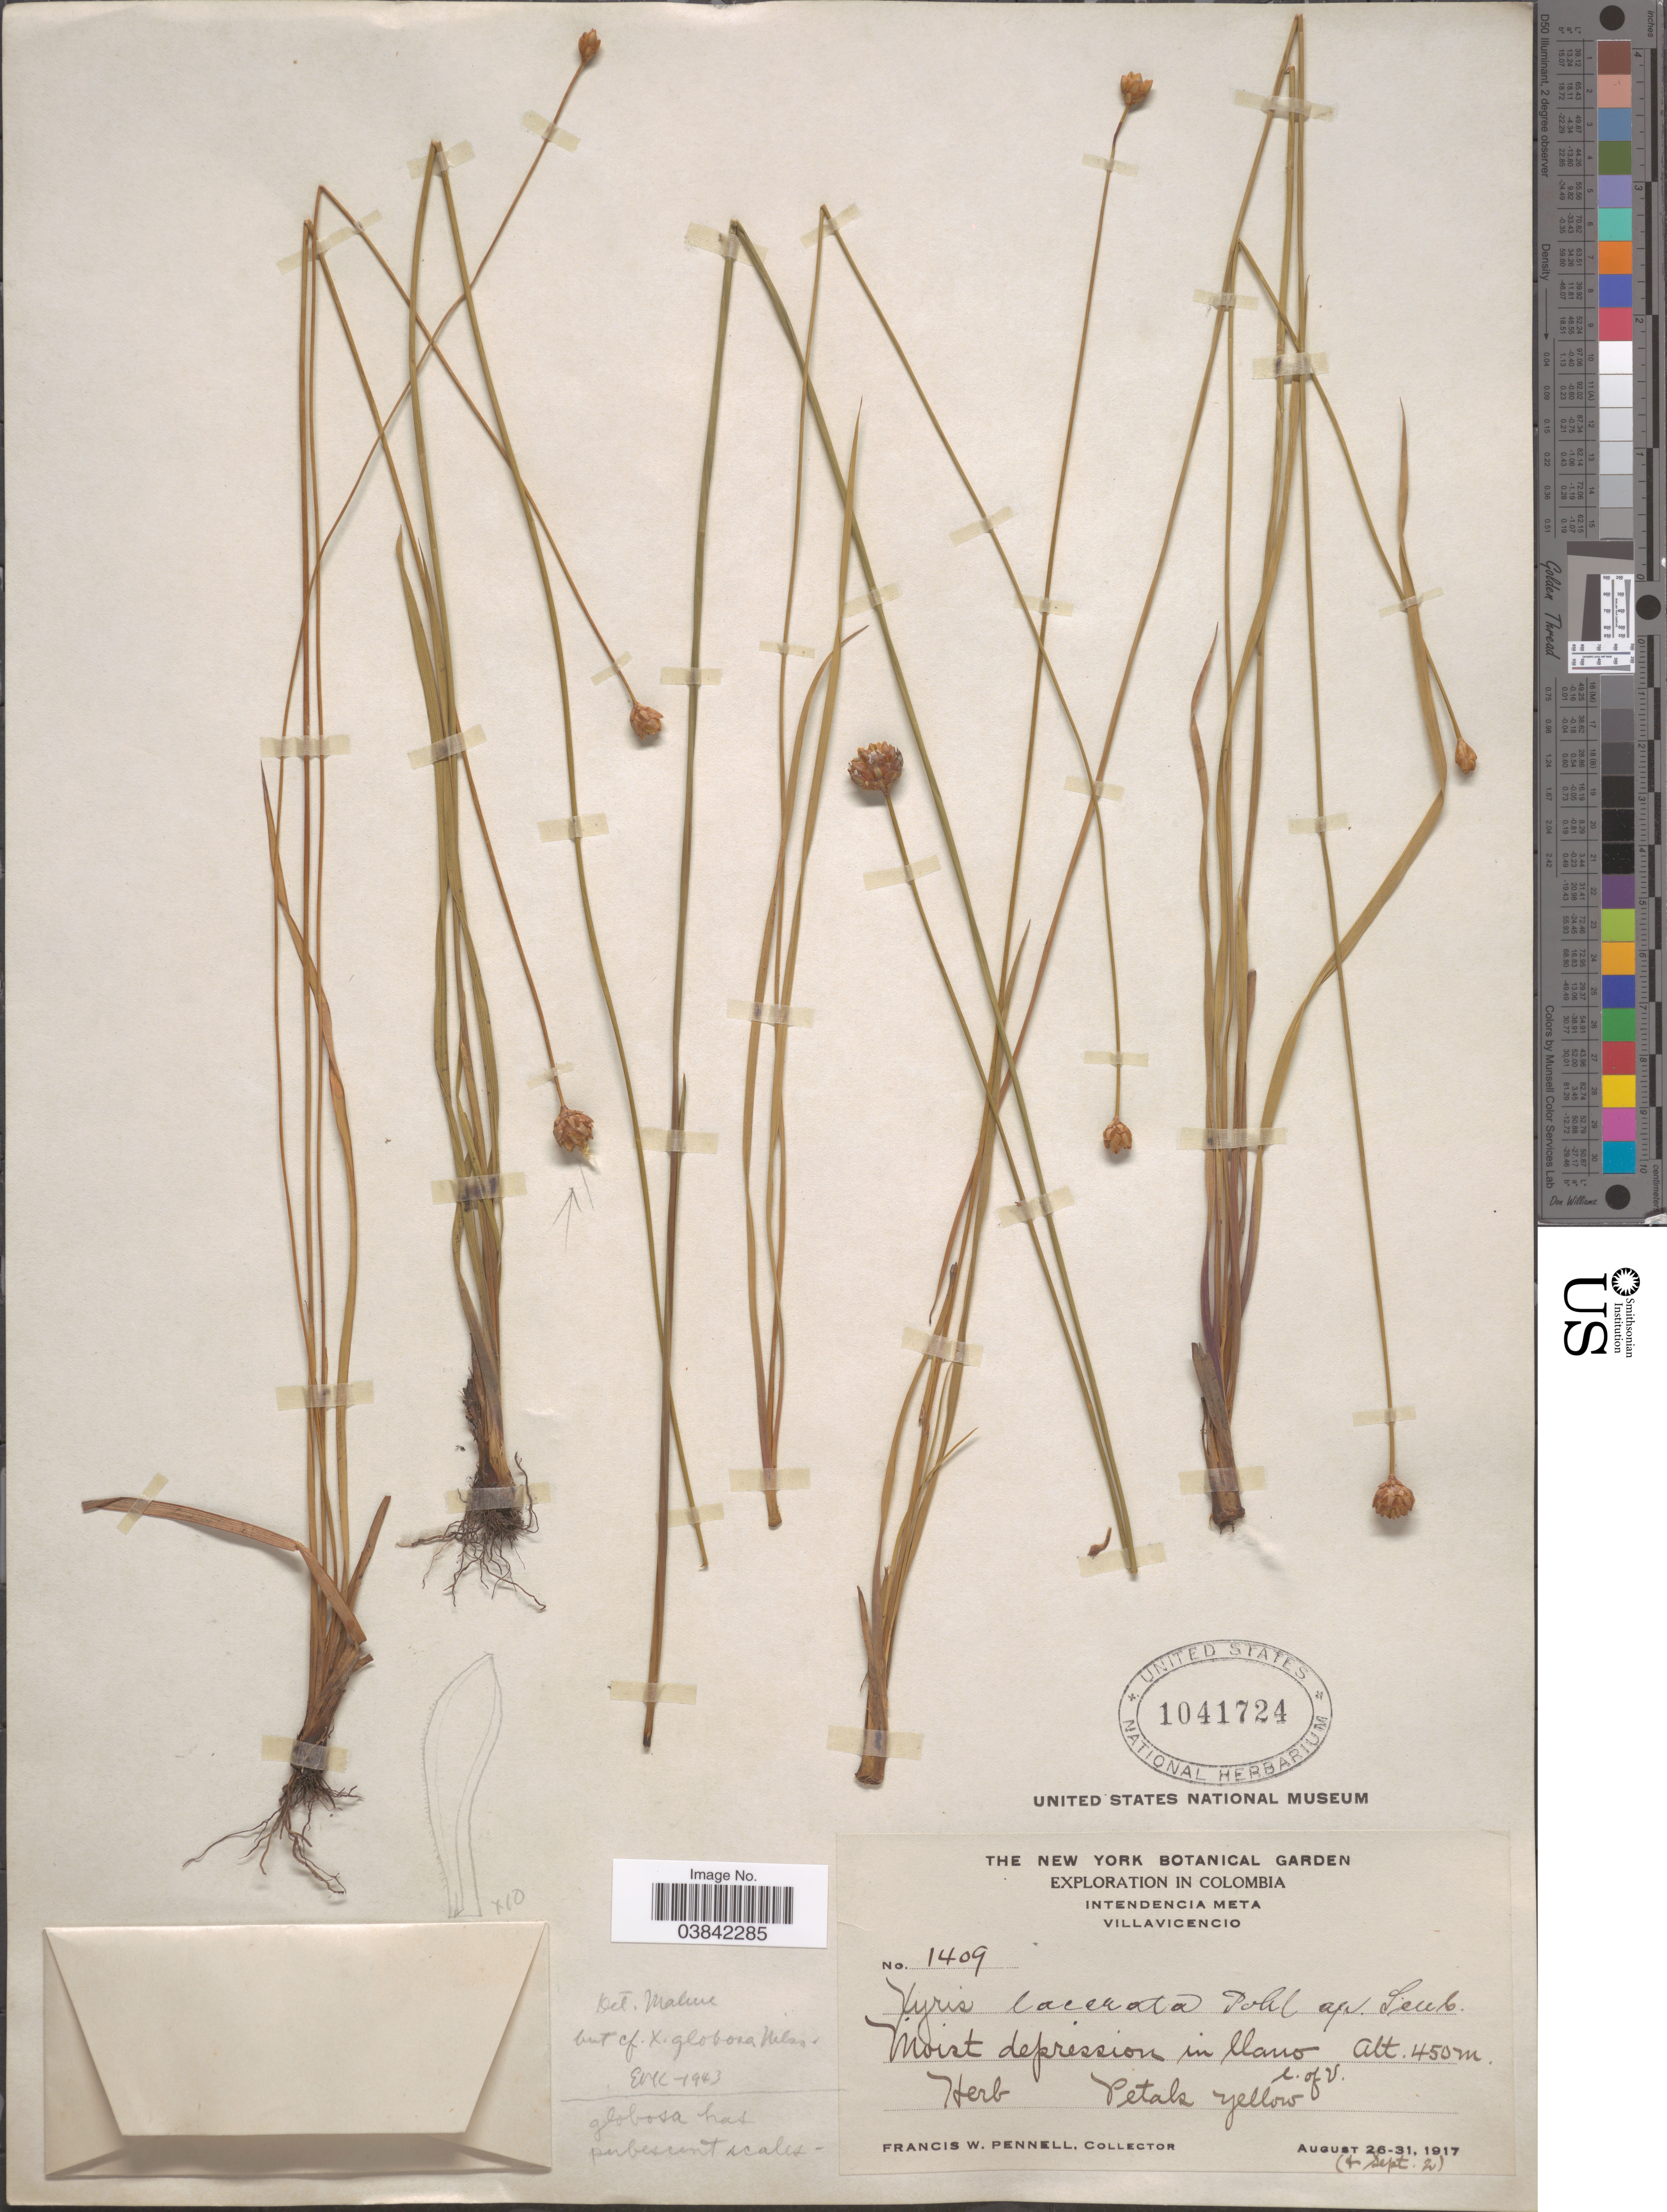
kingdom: Plantae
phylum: Tracheophyta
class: Liliopsida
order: Poales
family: Xyridaceae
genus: Xyris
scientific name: Xyris lacerata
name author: Pohl ex Seub.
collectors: F. W. Pennell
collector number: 1409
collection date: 1917-09-02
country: Colombia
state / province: Meta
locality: Intendencia Meta. Villavicencio.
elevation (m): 450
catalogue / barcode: US 1041724